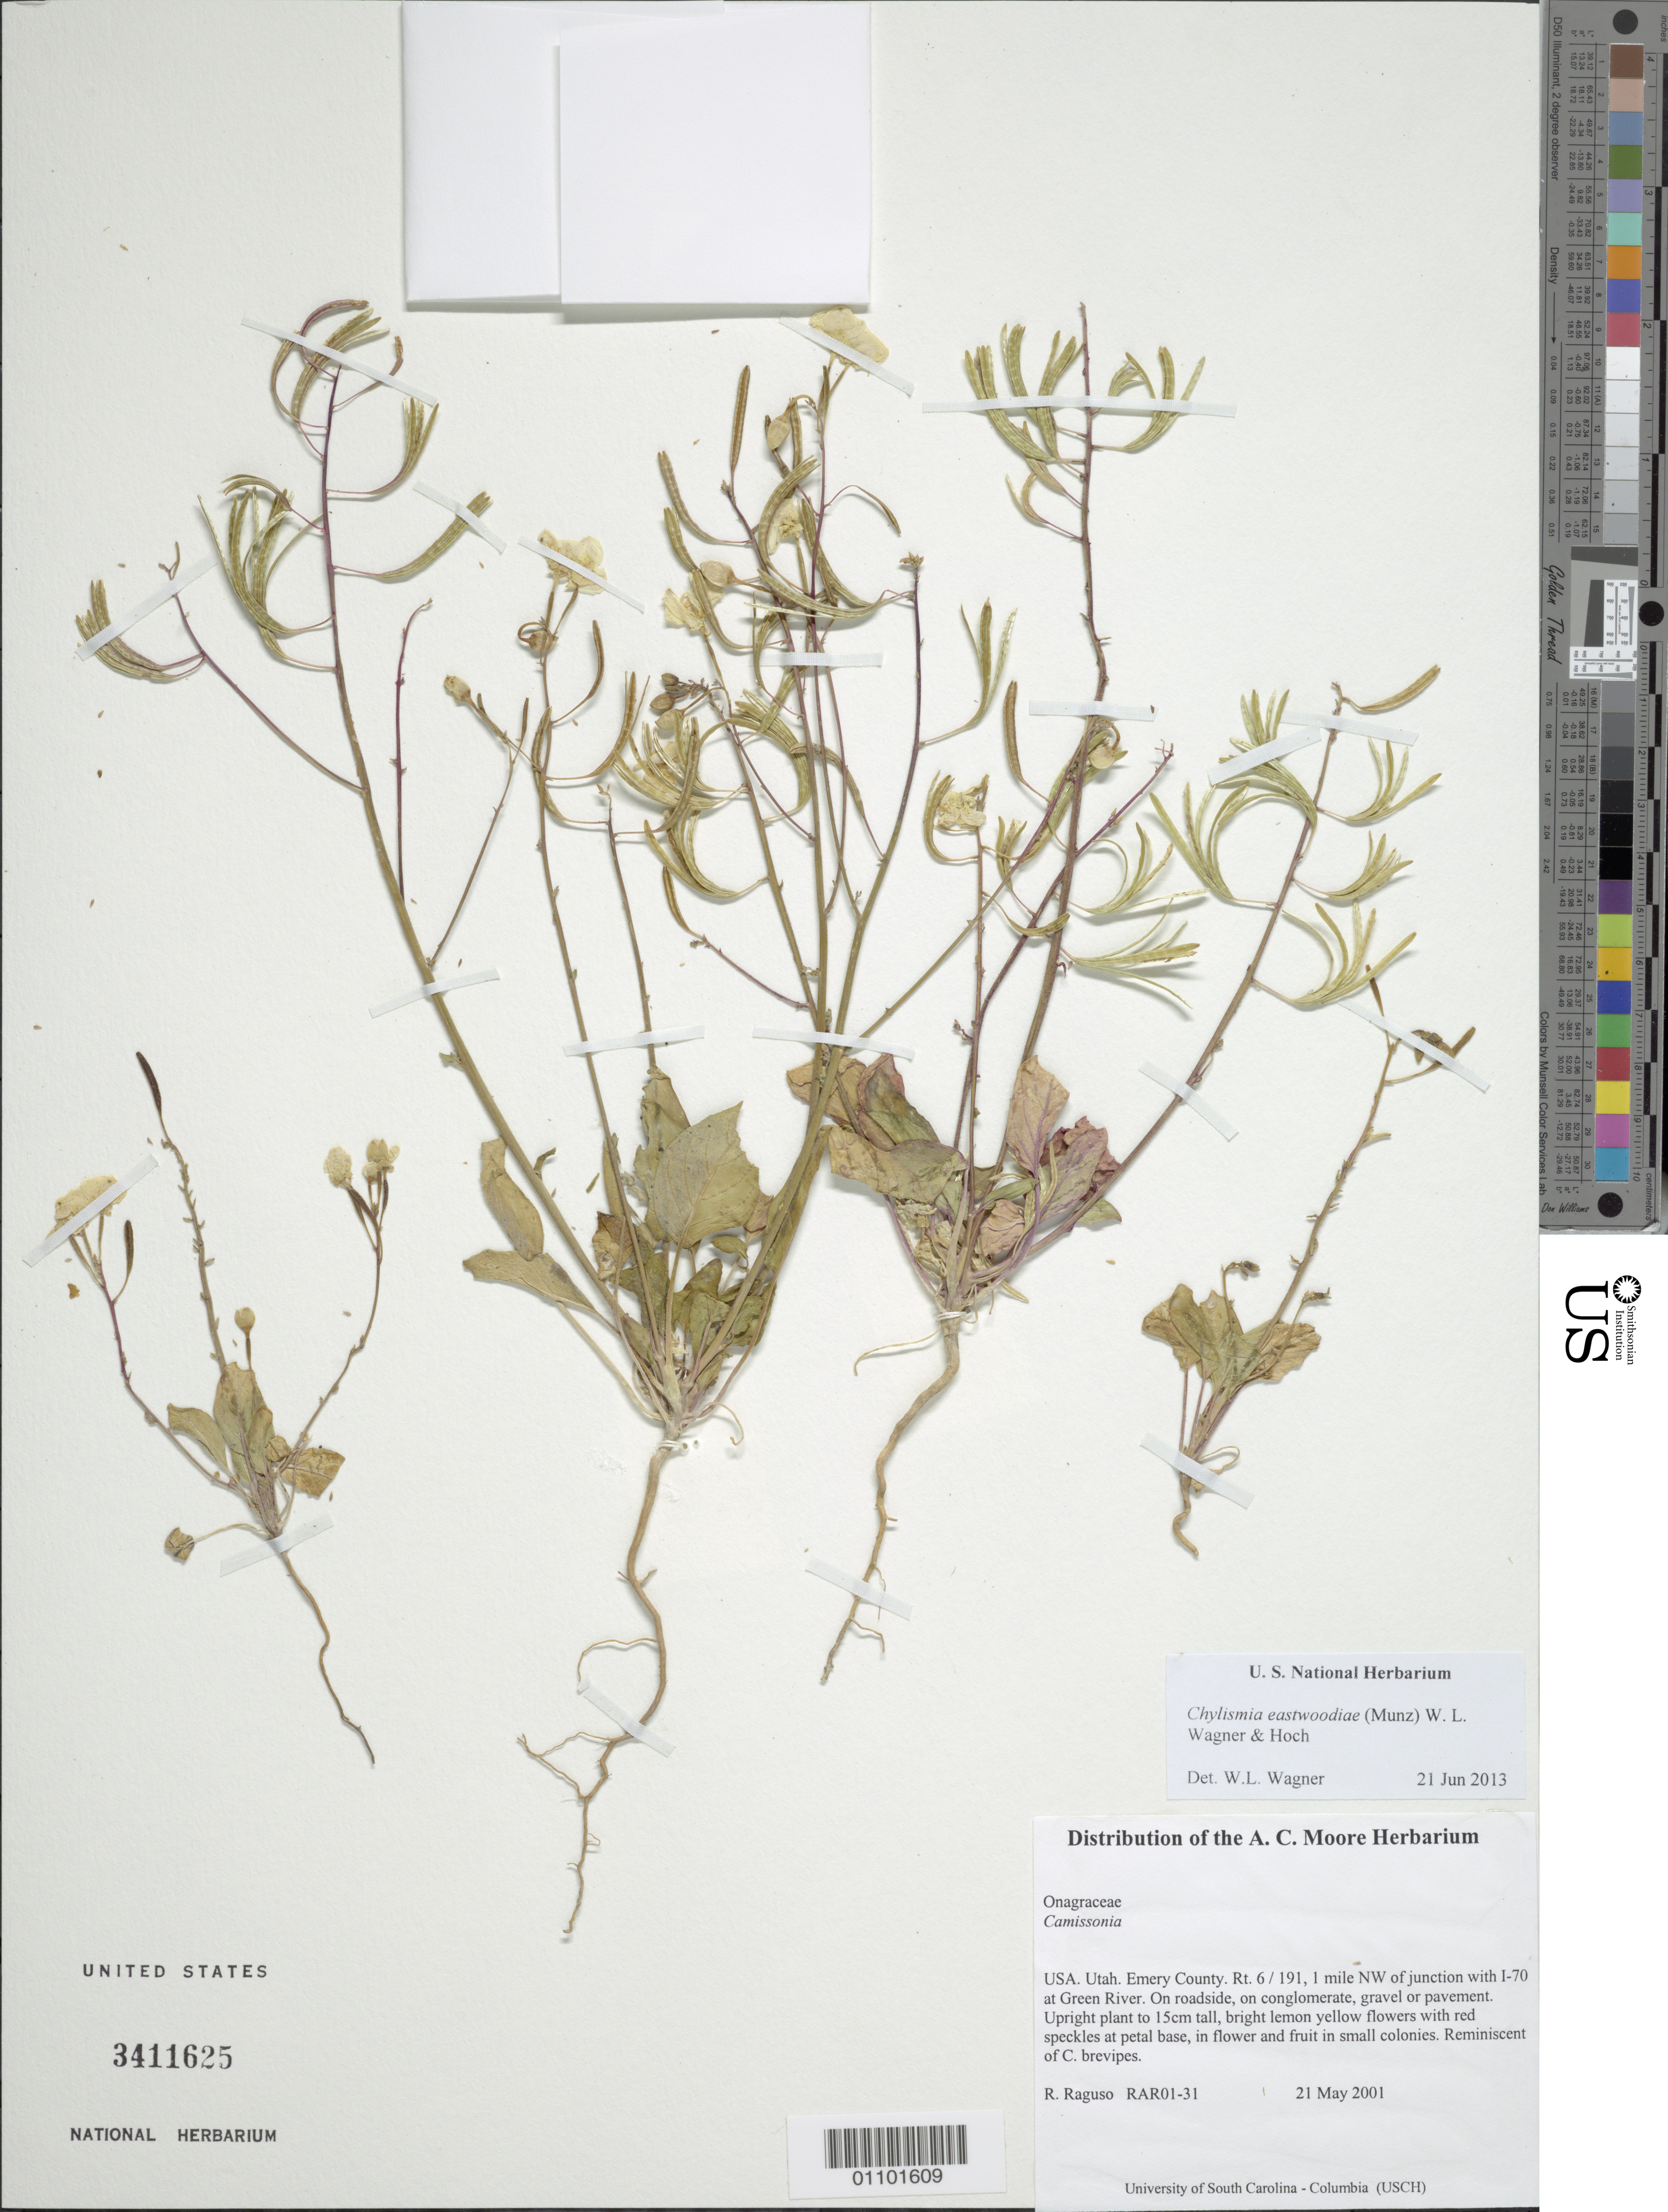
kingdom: Plantae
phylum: Tracheophyta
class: Magnoliopsida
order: Myrtales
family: Onagraceae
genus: Chylismia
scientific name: Chylismia eastwoodiae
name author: (Munz) W.L. Wagner & Hoch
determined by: Wagner, W. L., (BOT), Smithsonian Institution - National Museum of Natural History (UNITED STATES)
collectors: R. Raguso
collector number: RAR01-31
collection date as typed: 21 May 2001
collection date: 2001-05-21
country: United States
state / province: Utah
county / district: Emery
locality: Rt. 6 / 191, 1 mile NW of junction with I-70 at Green River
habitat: On roadside, on conglomerate, gravel or pavement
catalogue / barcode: US 3411625